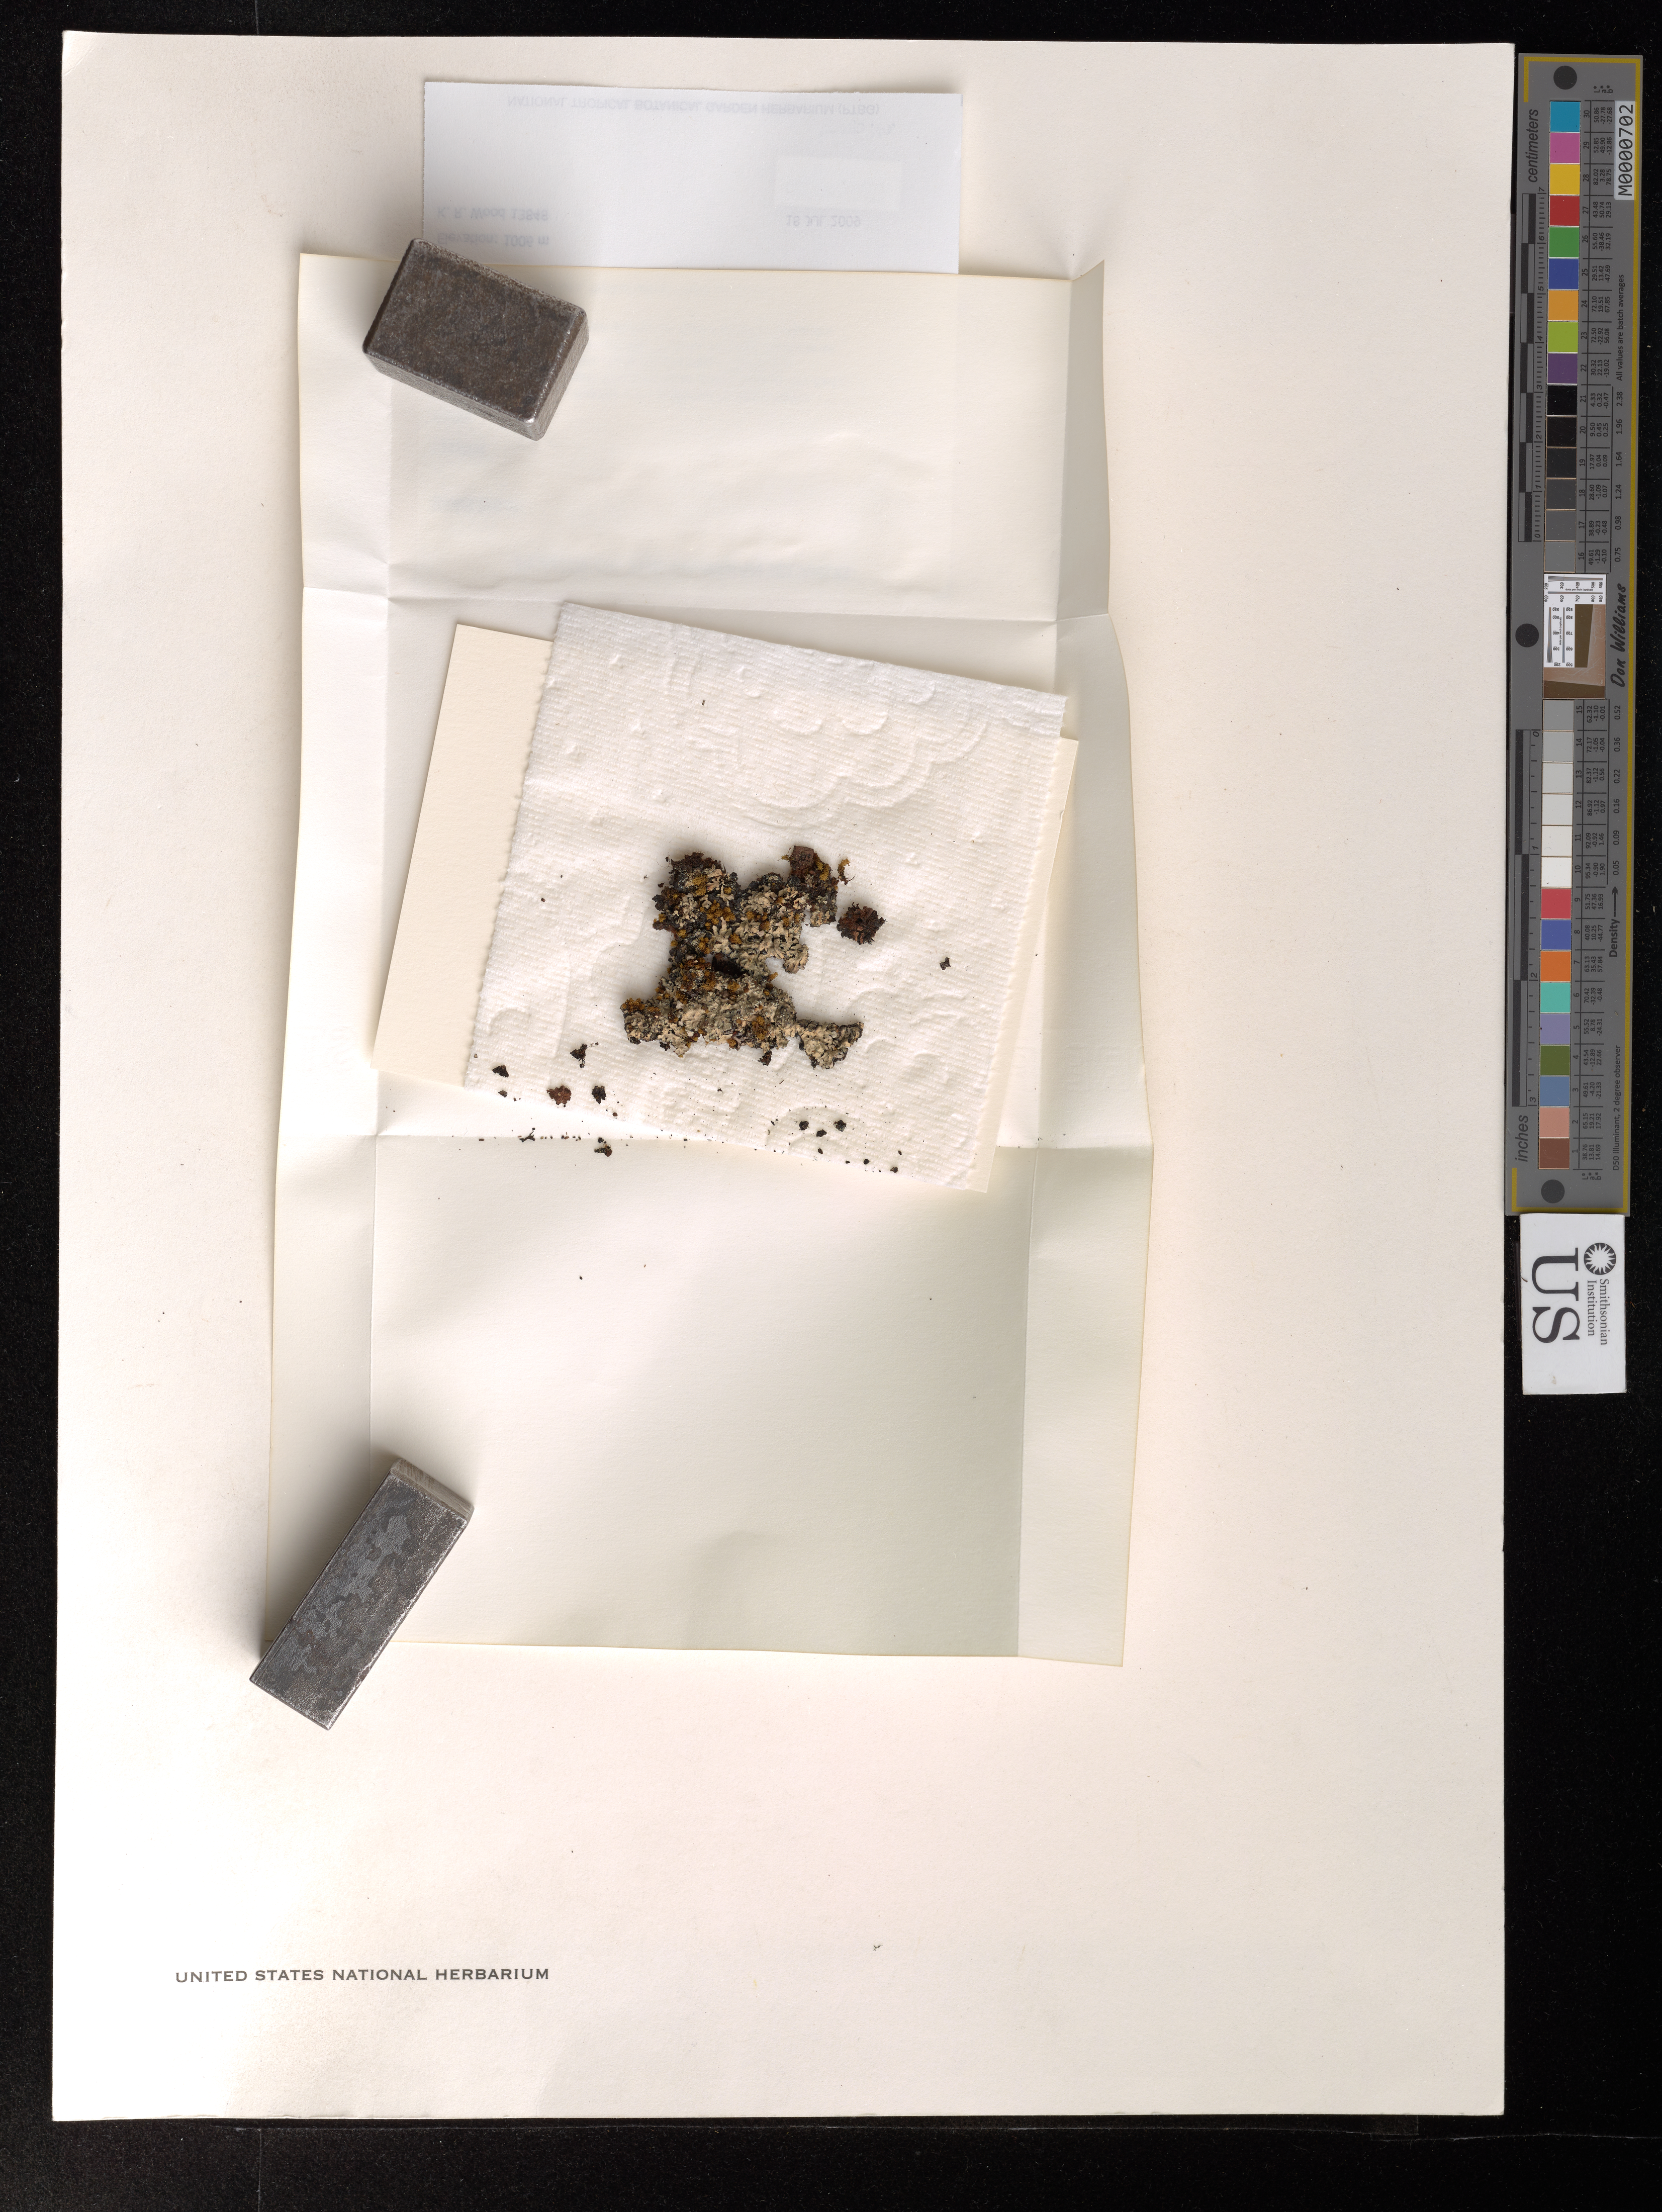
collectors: K. R. Wood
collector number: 13848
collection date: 2009-07-18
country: United States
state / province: Hawaii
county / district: Kauai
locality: Nawaimaka drainage, riparian with moderate to steep banks.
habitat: Acacia-Metrosideros mesic forest, open to closed canopy.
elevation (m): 1006